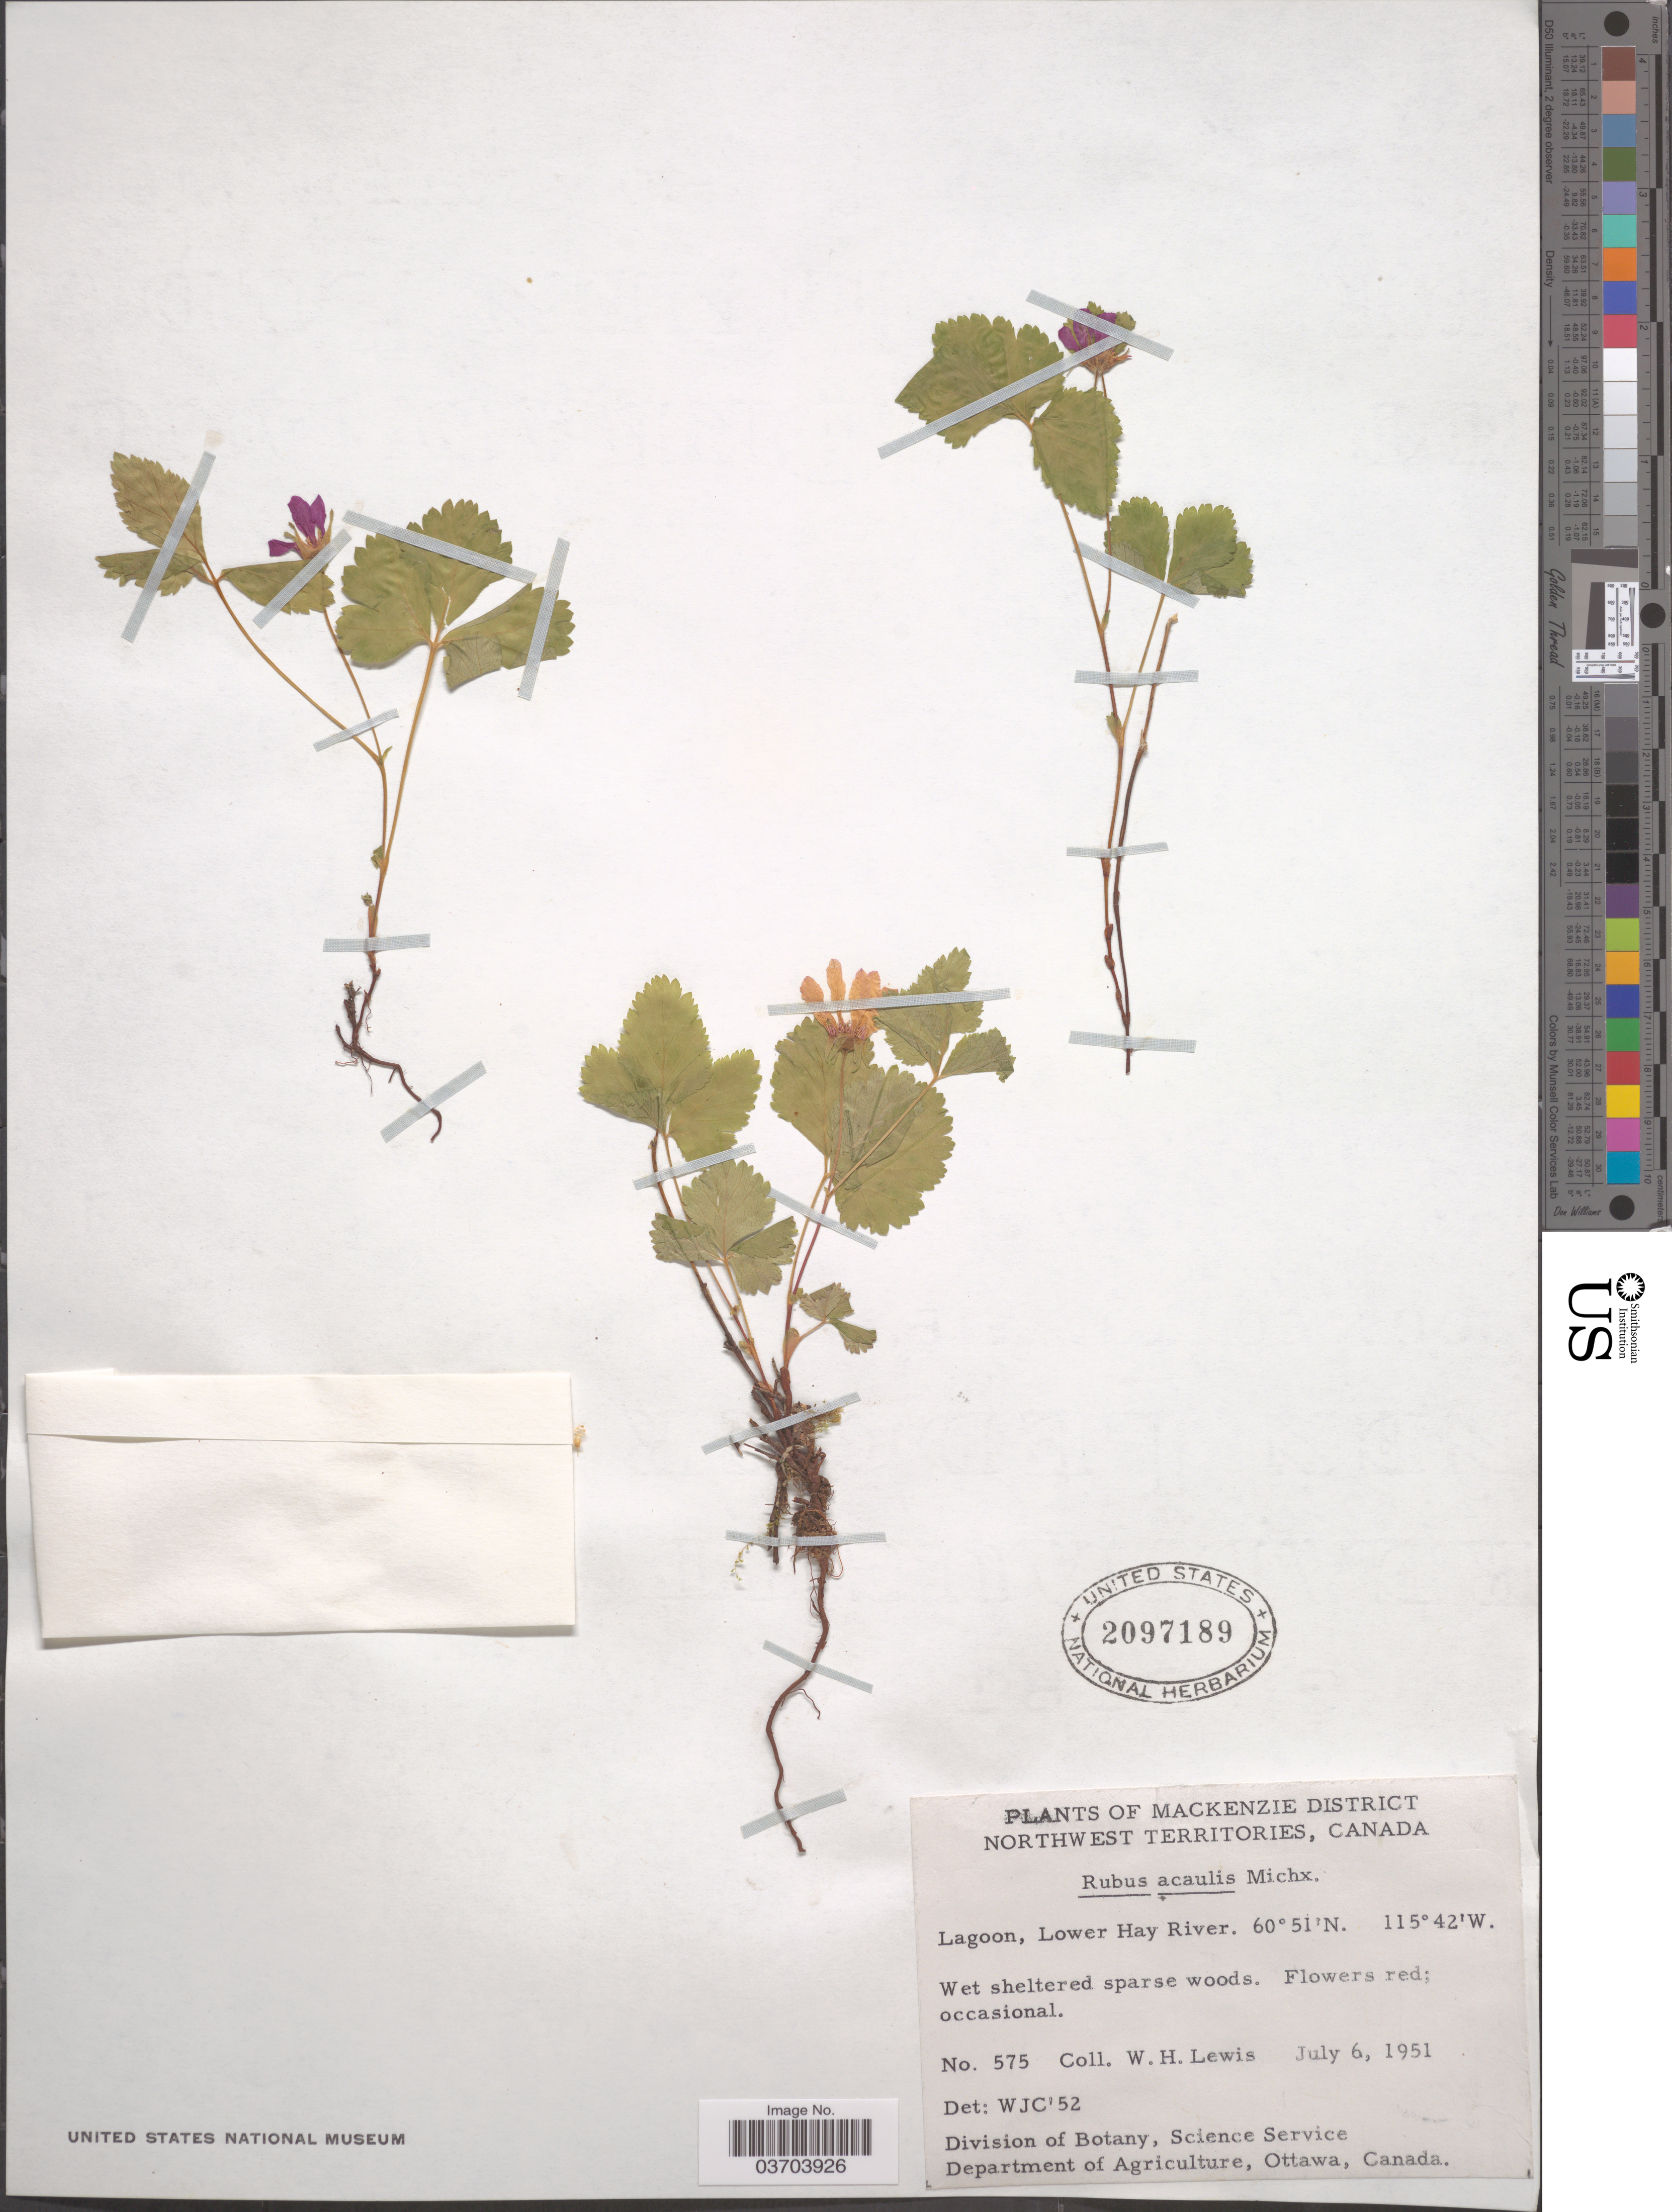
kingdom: Plantae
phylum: Tracheophyta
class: Magnoliopsida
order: Rosales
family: Rosaceae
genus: Rubus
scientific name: Rubus acaulis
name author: Michx.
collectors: W. H. Lewis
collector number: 575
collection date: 1951-07-06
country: Canada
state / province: Northwest Territories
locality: Mackenzie District. Lagoon, Lower Hay River.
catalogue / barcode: US 2097189